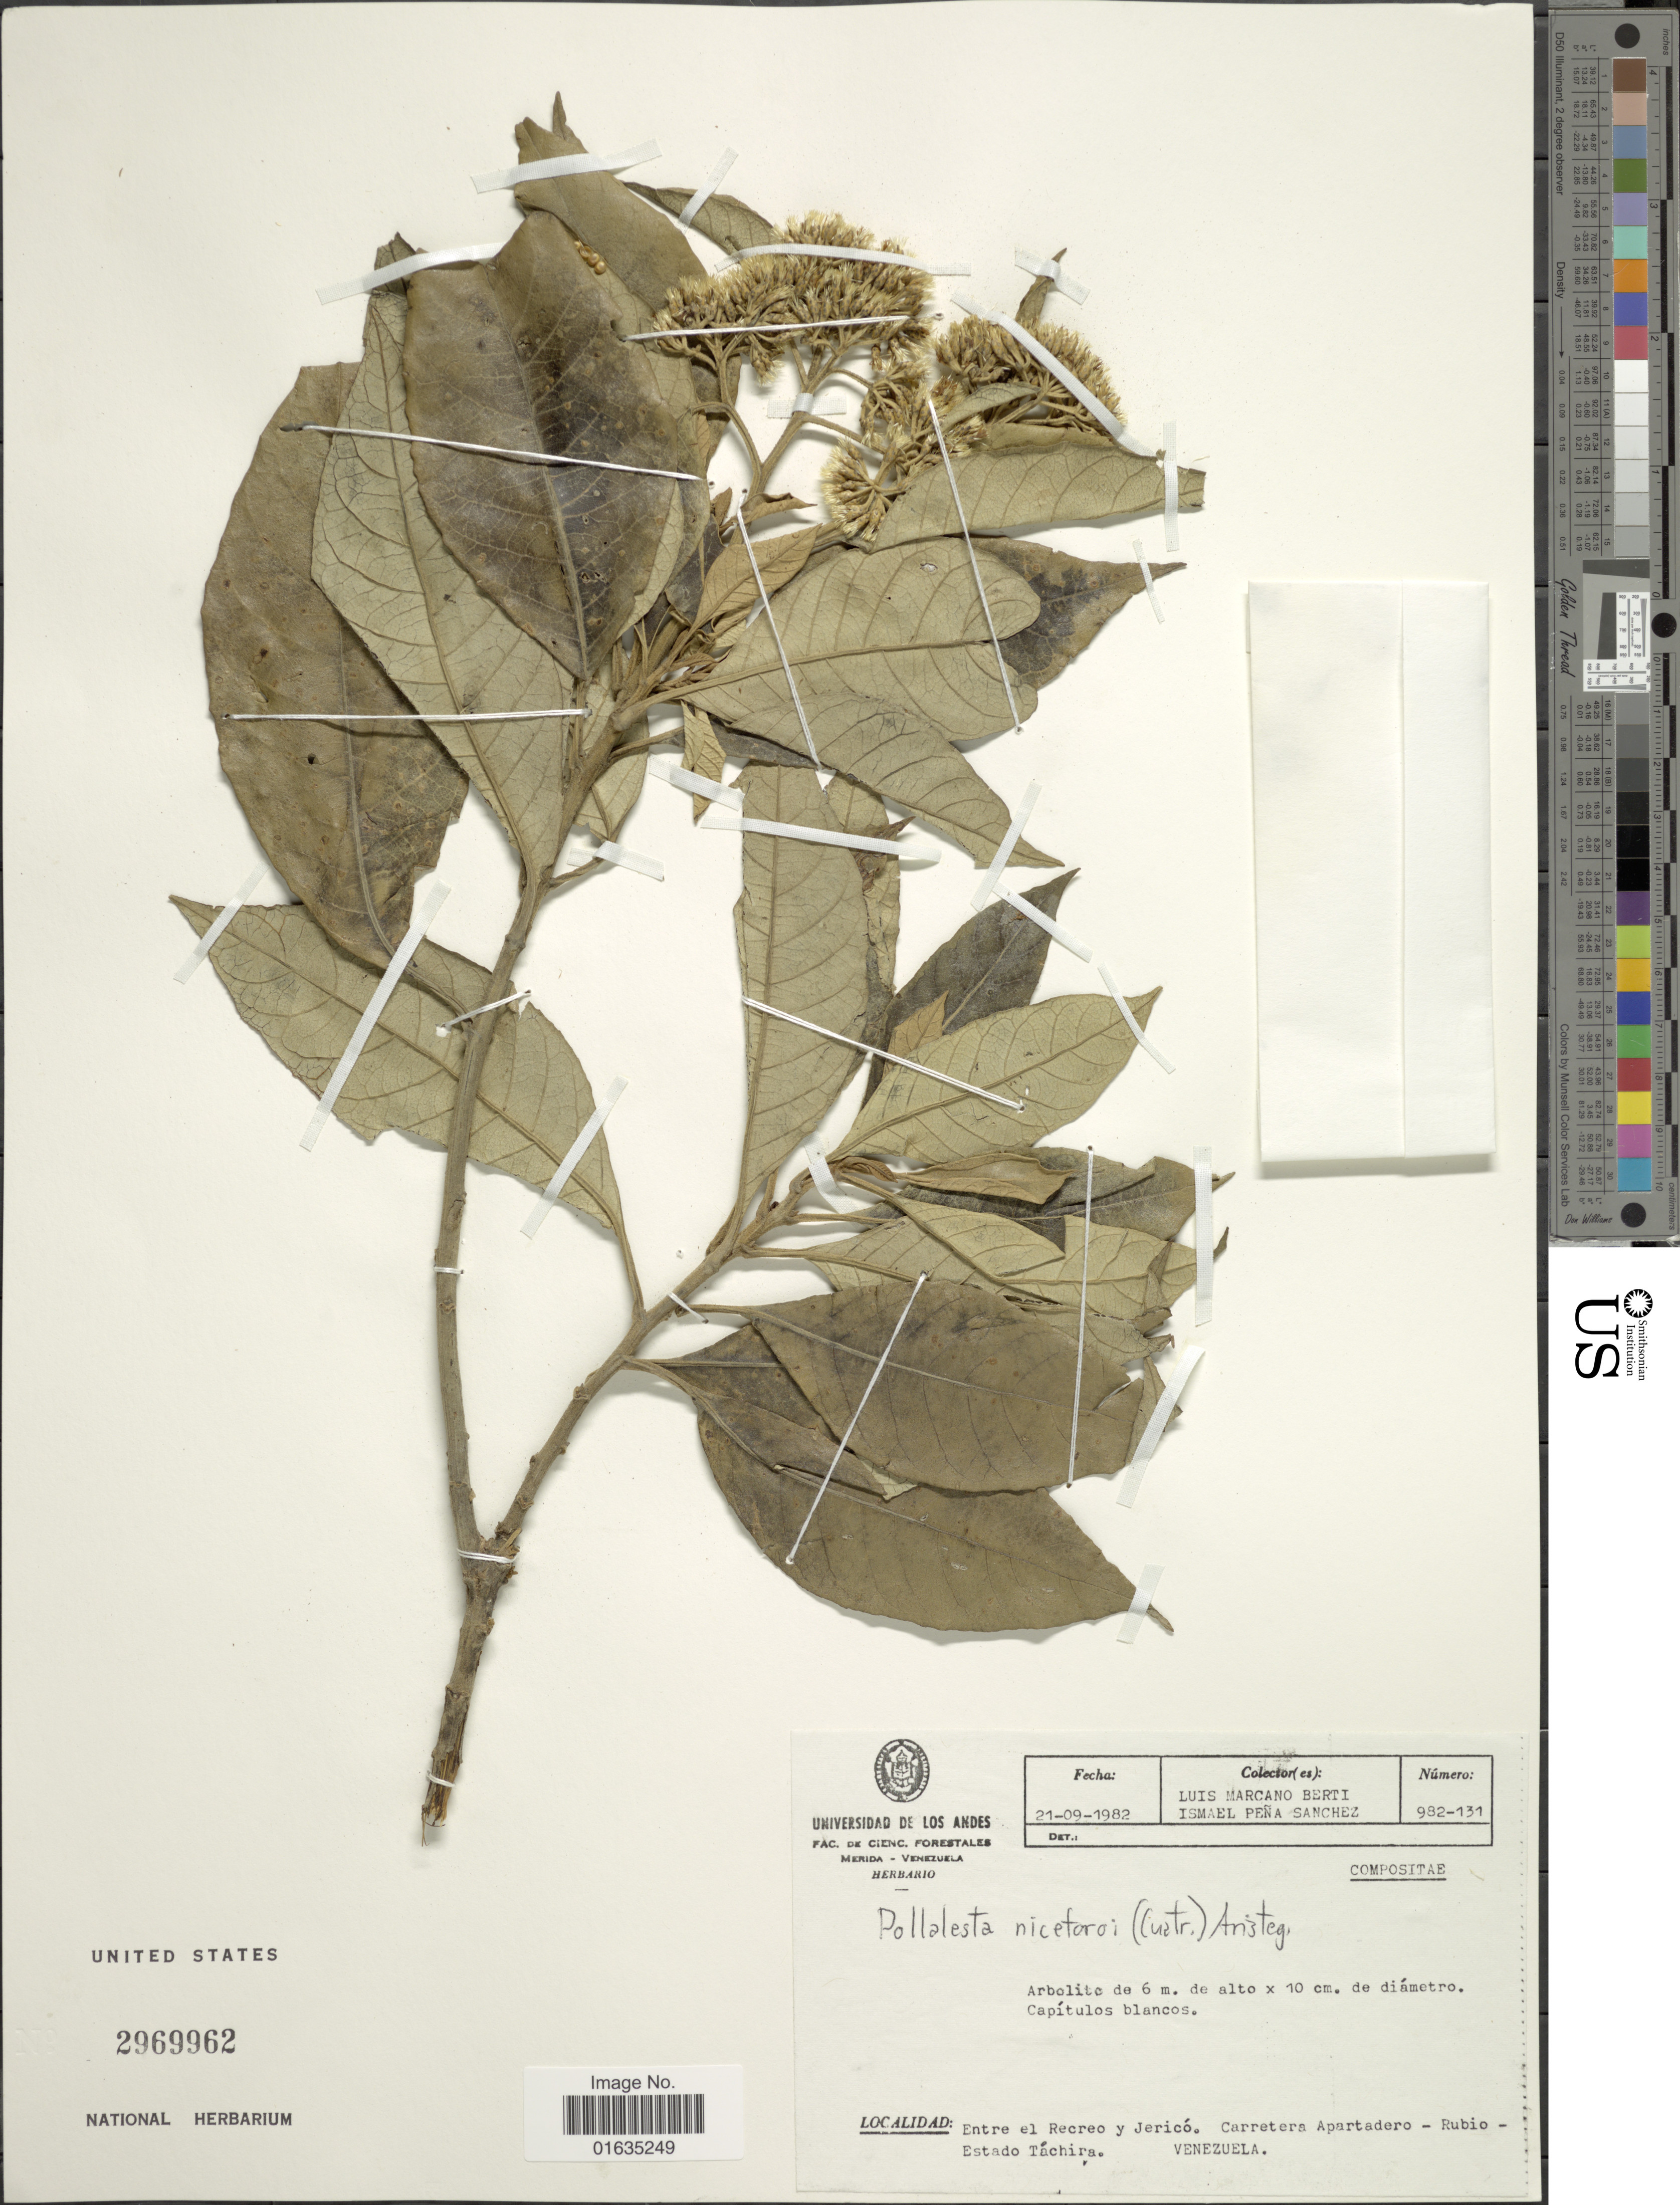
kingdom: Plantae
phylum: Tracheophyta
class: Magnoliopsida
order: Asterales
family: Asteraceae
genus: Piptocoma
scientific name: Piptocoma niceforoi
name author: (Cuatrec.) H. Rob.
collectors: L. Marcano-Berti & I. Peña S.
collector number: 982-131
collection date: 1982-09-21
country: Venezuela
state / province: Tachira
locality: Entre el Recreo y Jerico, Carretera Apartadero, Rubio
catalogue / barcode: US 2969962